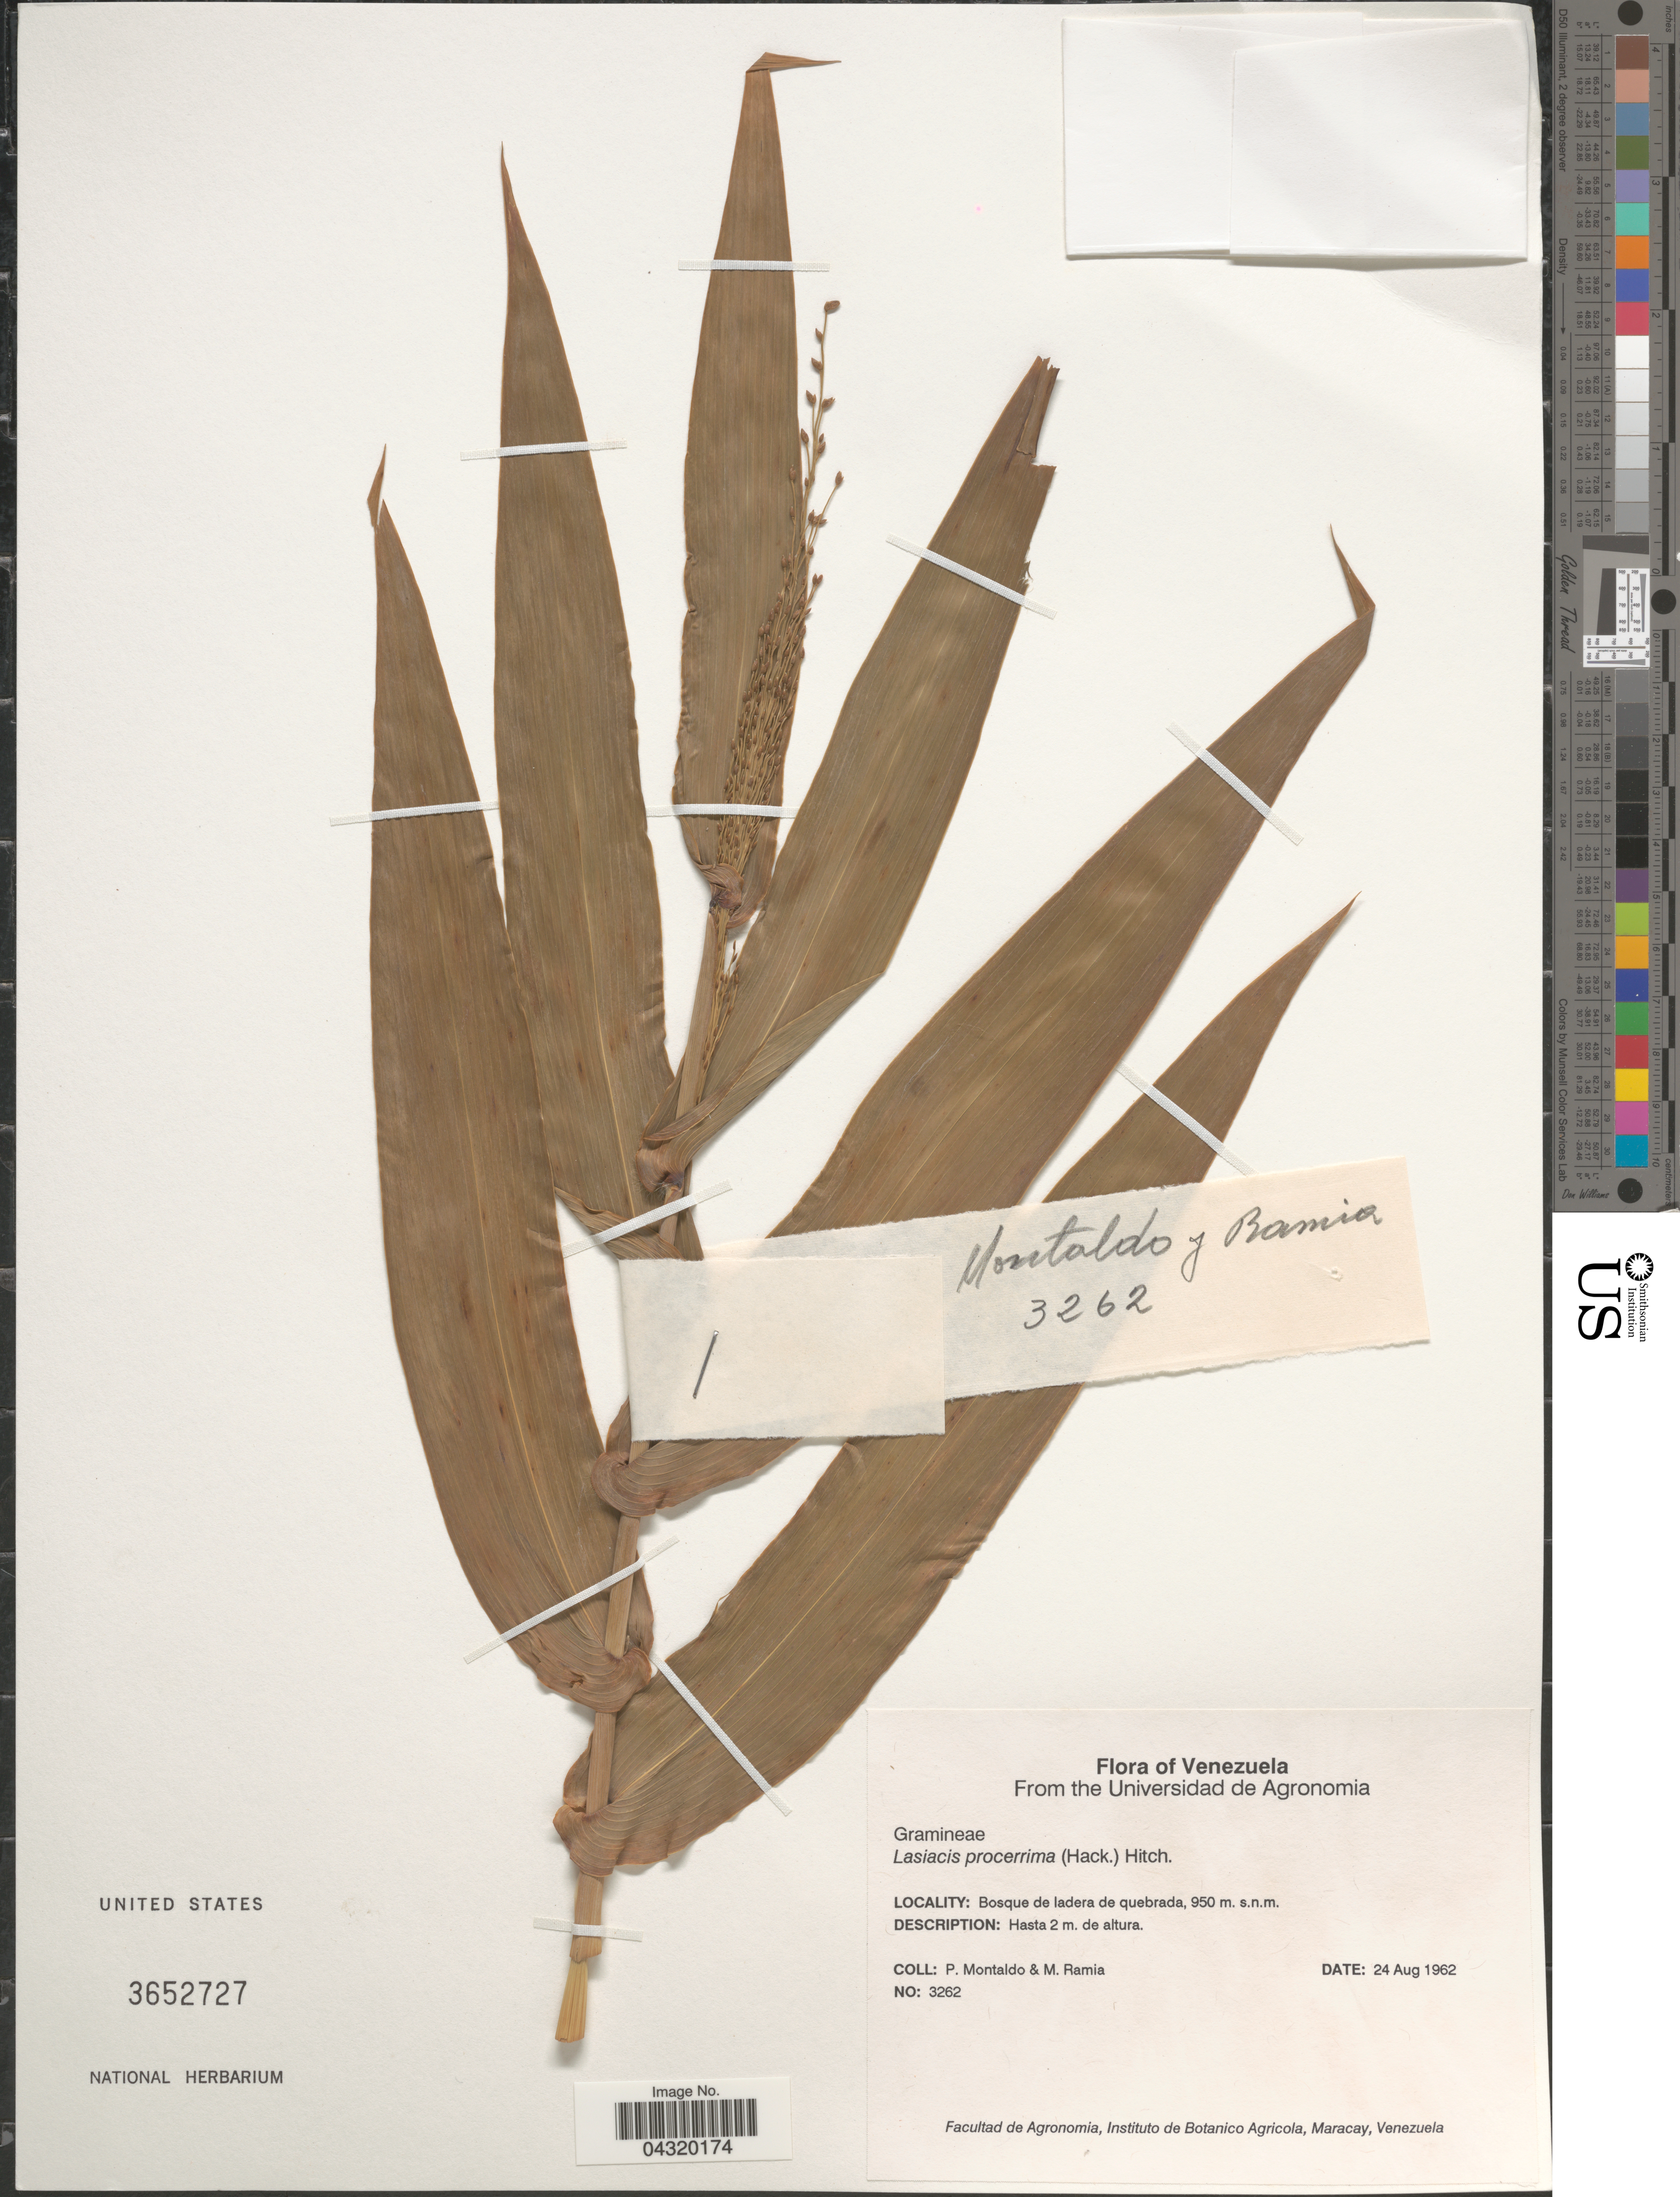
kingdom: Plantae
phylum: Tracheophyta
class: Liliopsida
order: Poales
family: Poaceae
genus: Lasiacis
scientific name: Lasiacis procerrima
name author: (Hack.) Hitchc.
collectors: P. Montaldo & M. Ramia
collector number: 3262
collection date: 1962-08-24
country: Venezuela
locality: Bosque de ladera de quebrada.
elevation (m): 950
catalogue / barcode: US 3652727